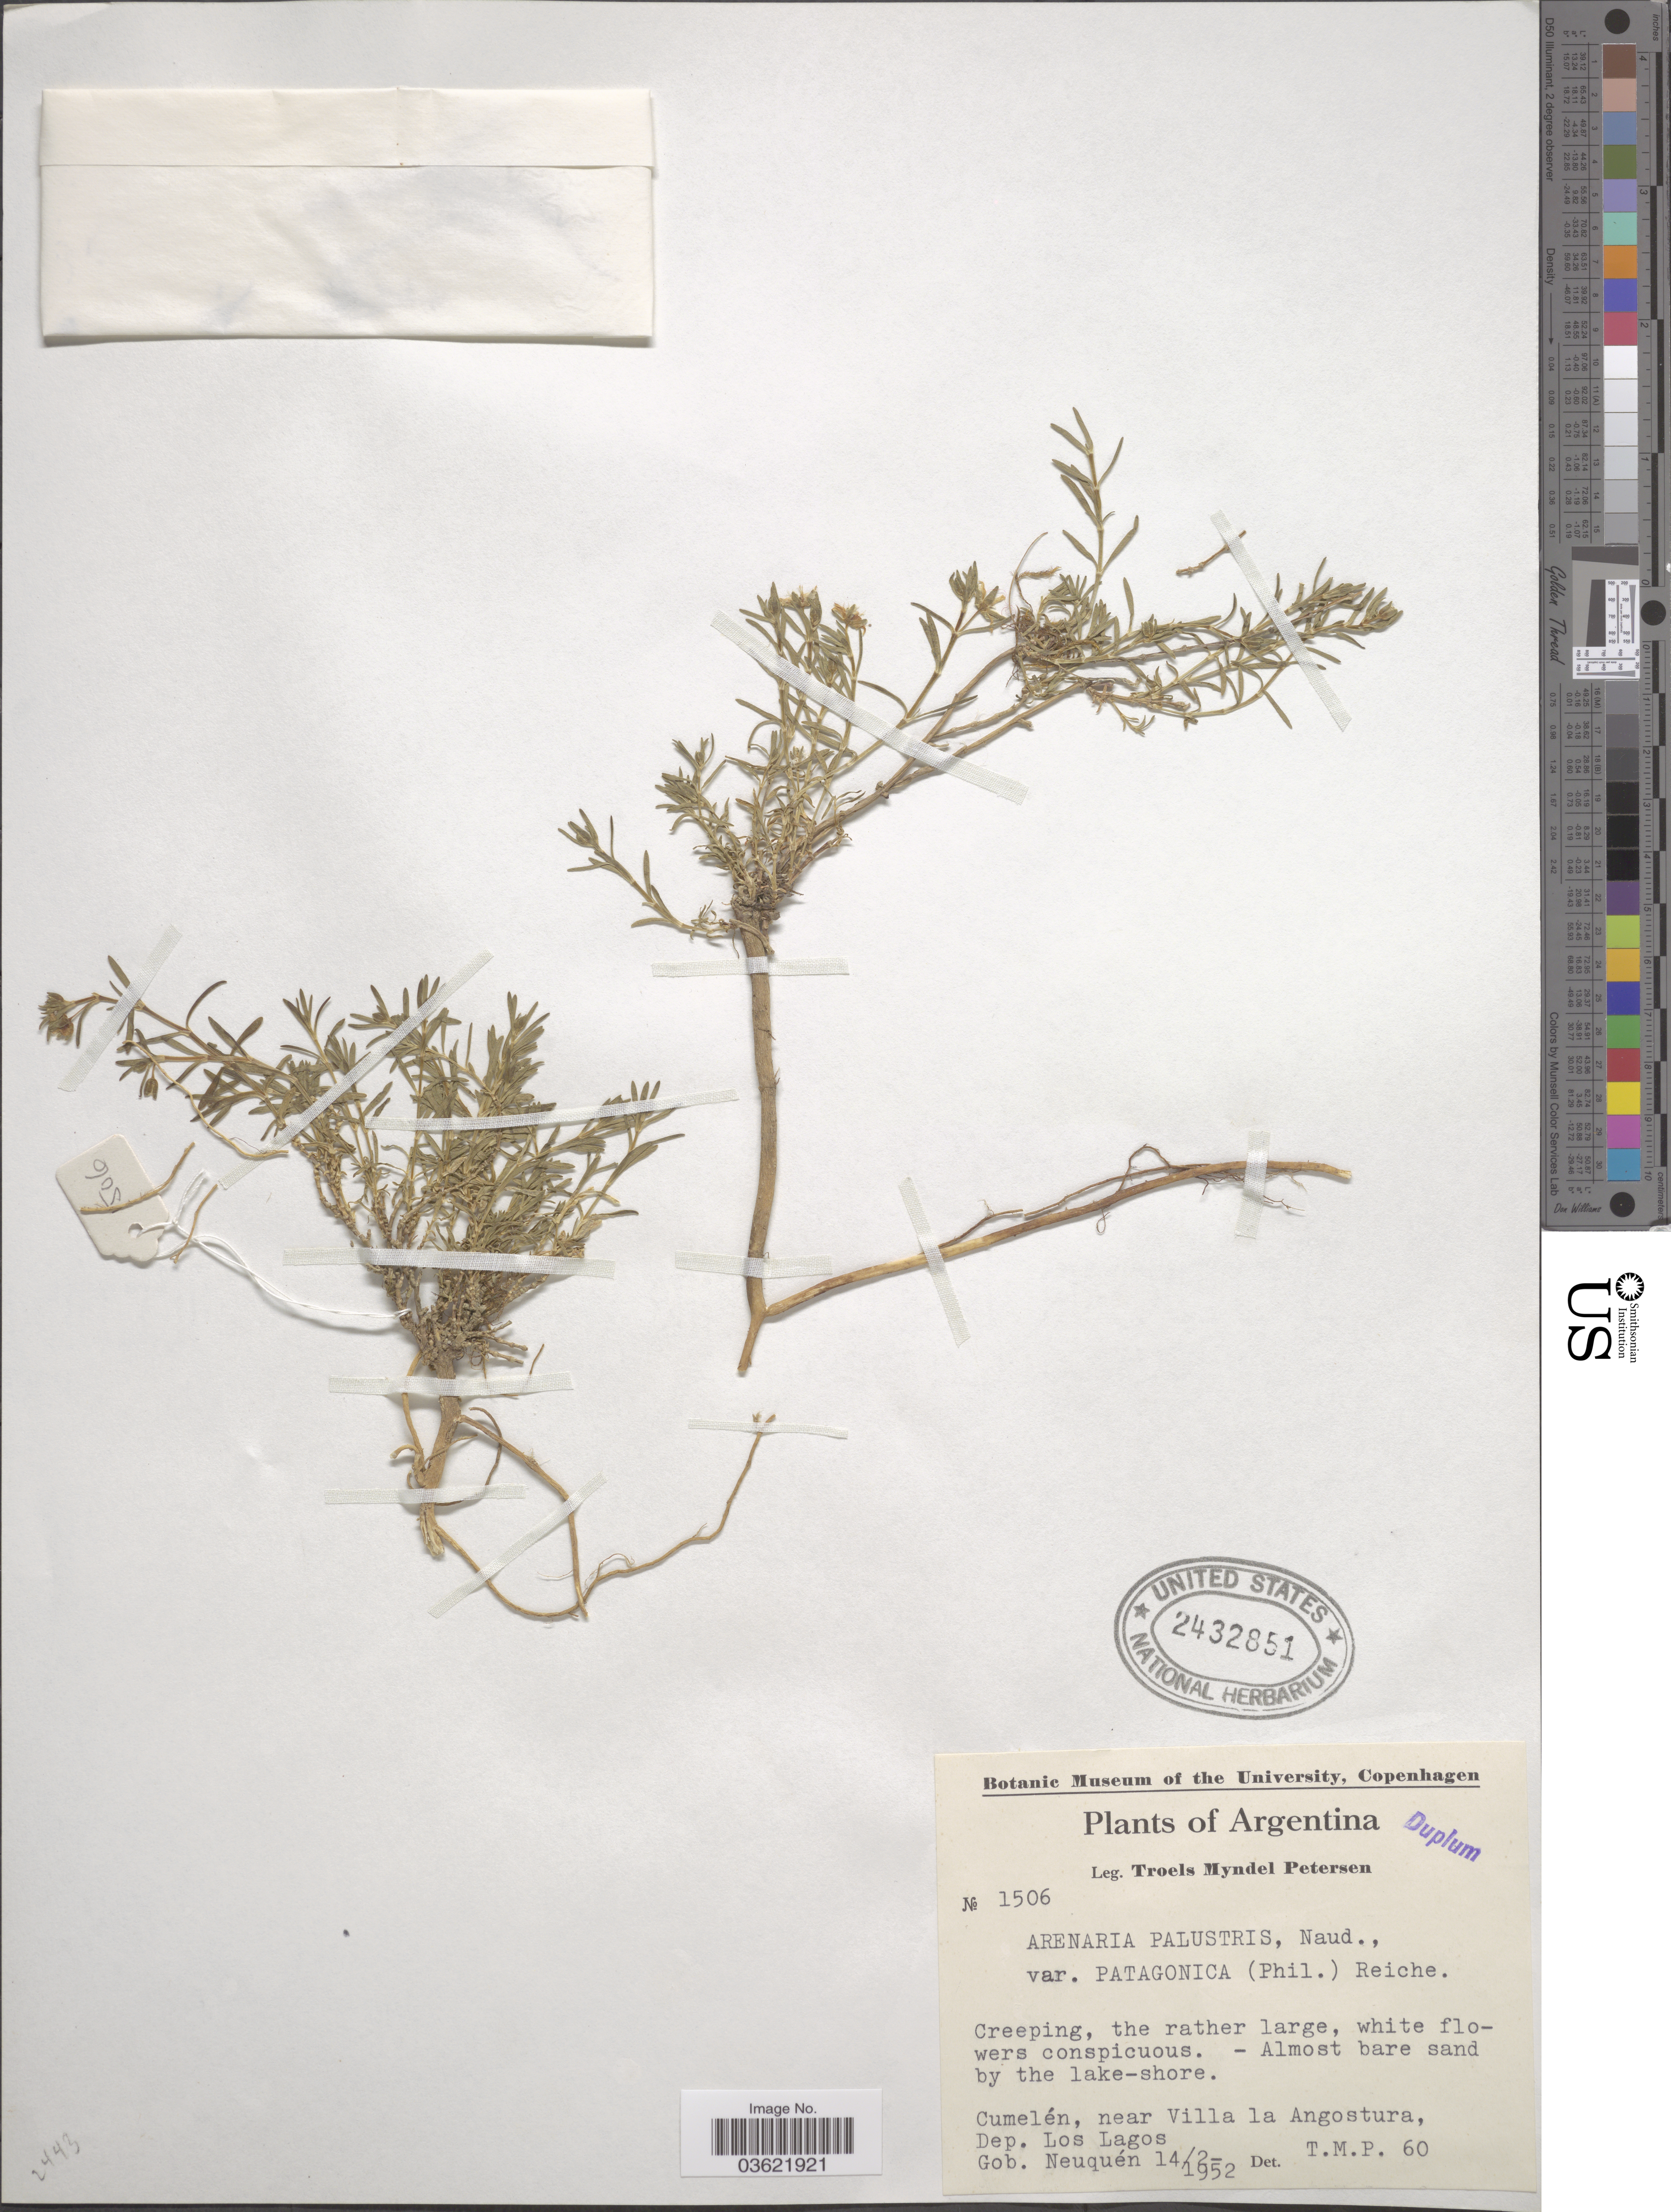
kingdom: Plantae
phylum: Tracheophyta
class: Magnoliopsida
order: Caryophyllales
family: Caryophyllaceae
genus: Arenaria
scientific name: Arenaria palustris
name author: Gay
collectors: T. M. Petersen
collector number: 1506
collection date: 1952-02-14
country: Argentina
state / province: Neuquen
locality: Cumelén, near Villa la Angostura, Dep. Los Lagos. Gob. Neuquén.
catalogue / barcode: US 2432851